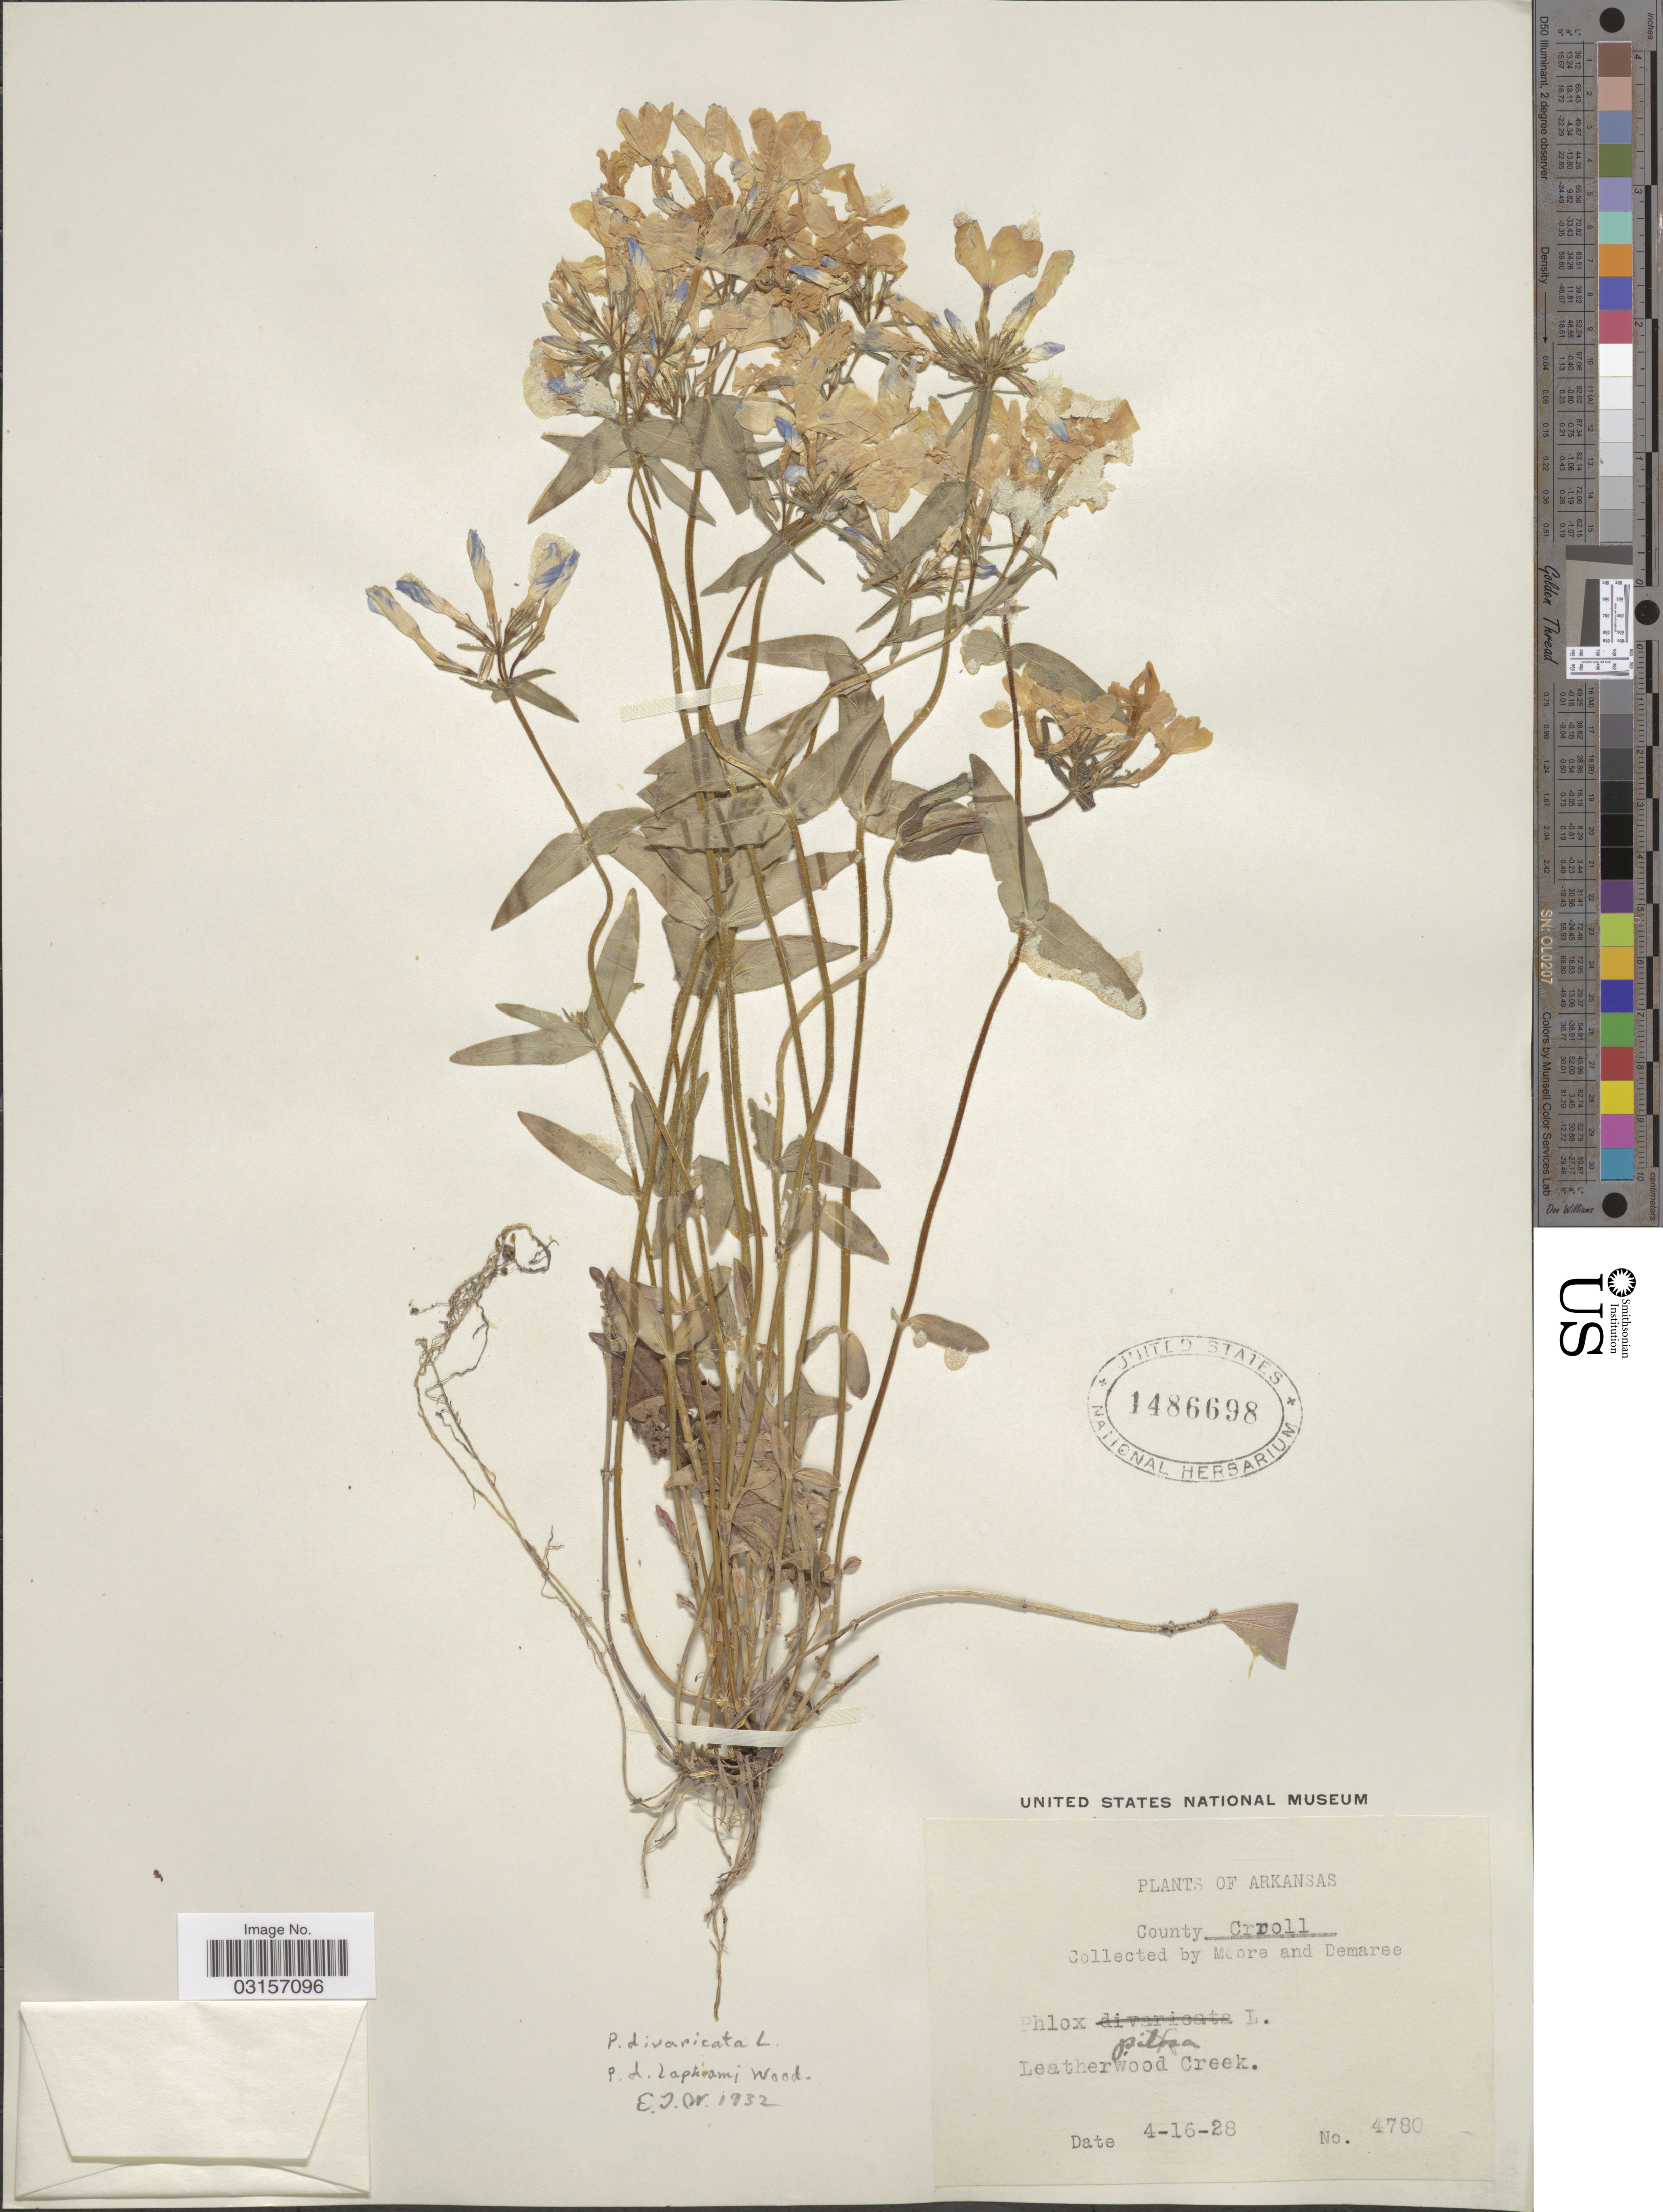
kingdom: Plantae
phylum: Tracheophyta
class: Magnoliopsida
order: Ericales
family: Polemoniaceae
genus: Phlox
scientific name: Phlox divaricata subsp. laphamii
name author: (Alph. Wood) Wherry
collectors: -. Moore & -. Demaree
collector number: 4780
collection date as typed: Transcribed d/m/y: 16/4/28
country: United States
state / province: Arkansas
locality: Crroll, Leatherwood Creek.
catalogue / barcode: US 1486698